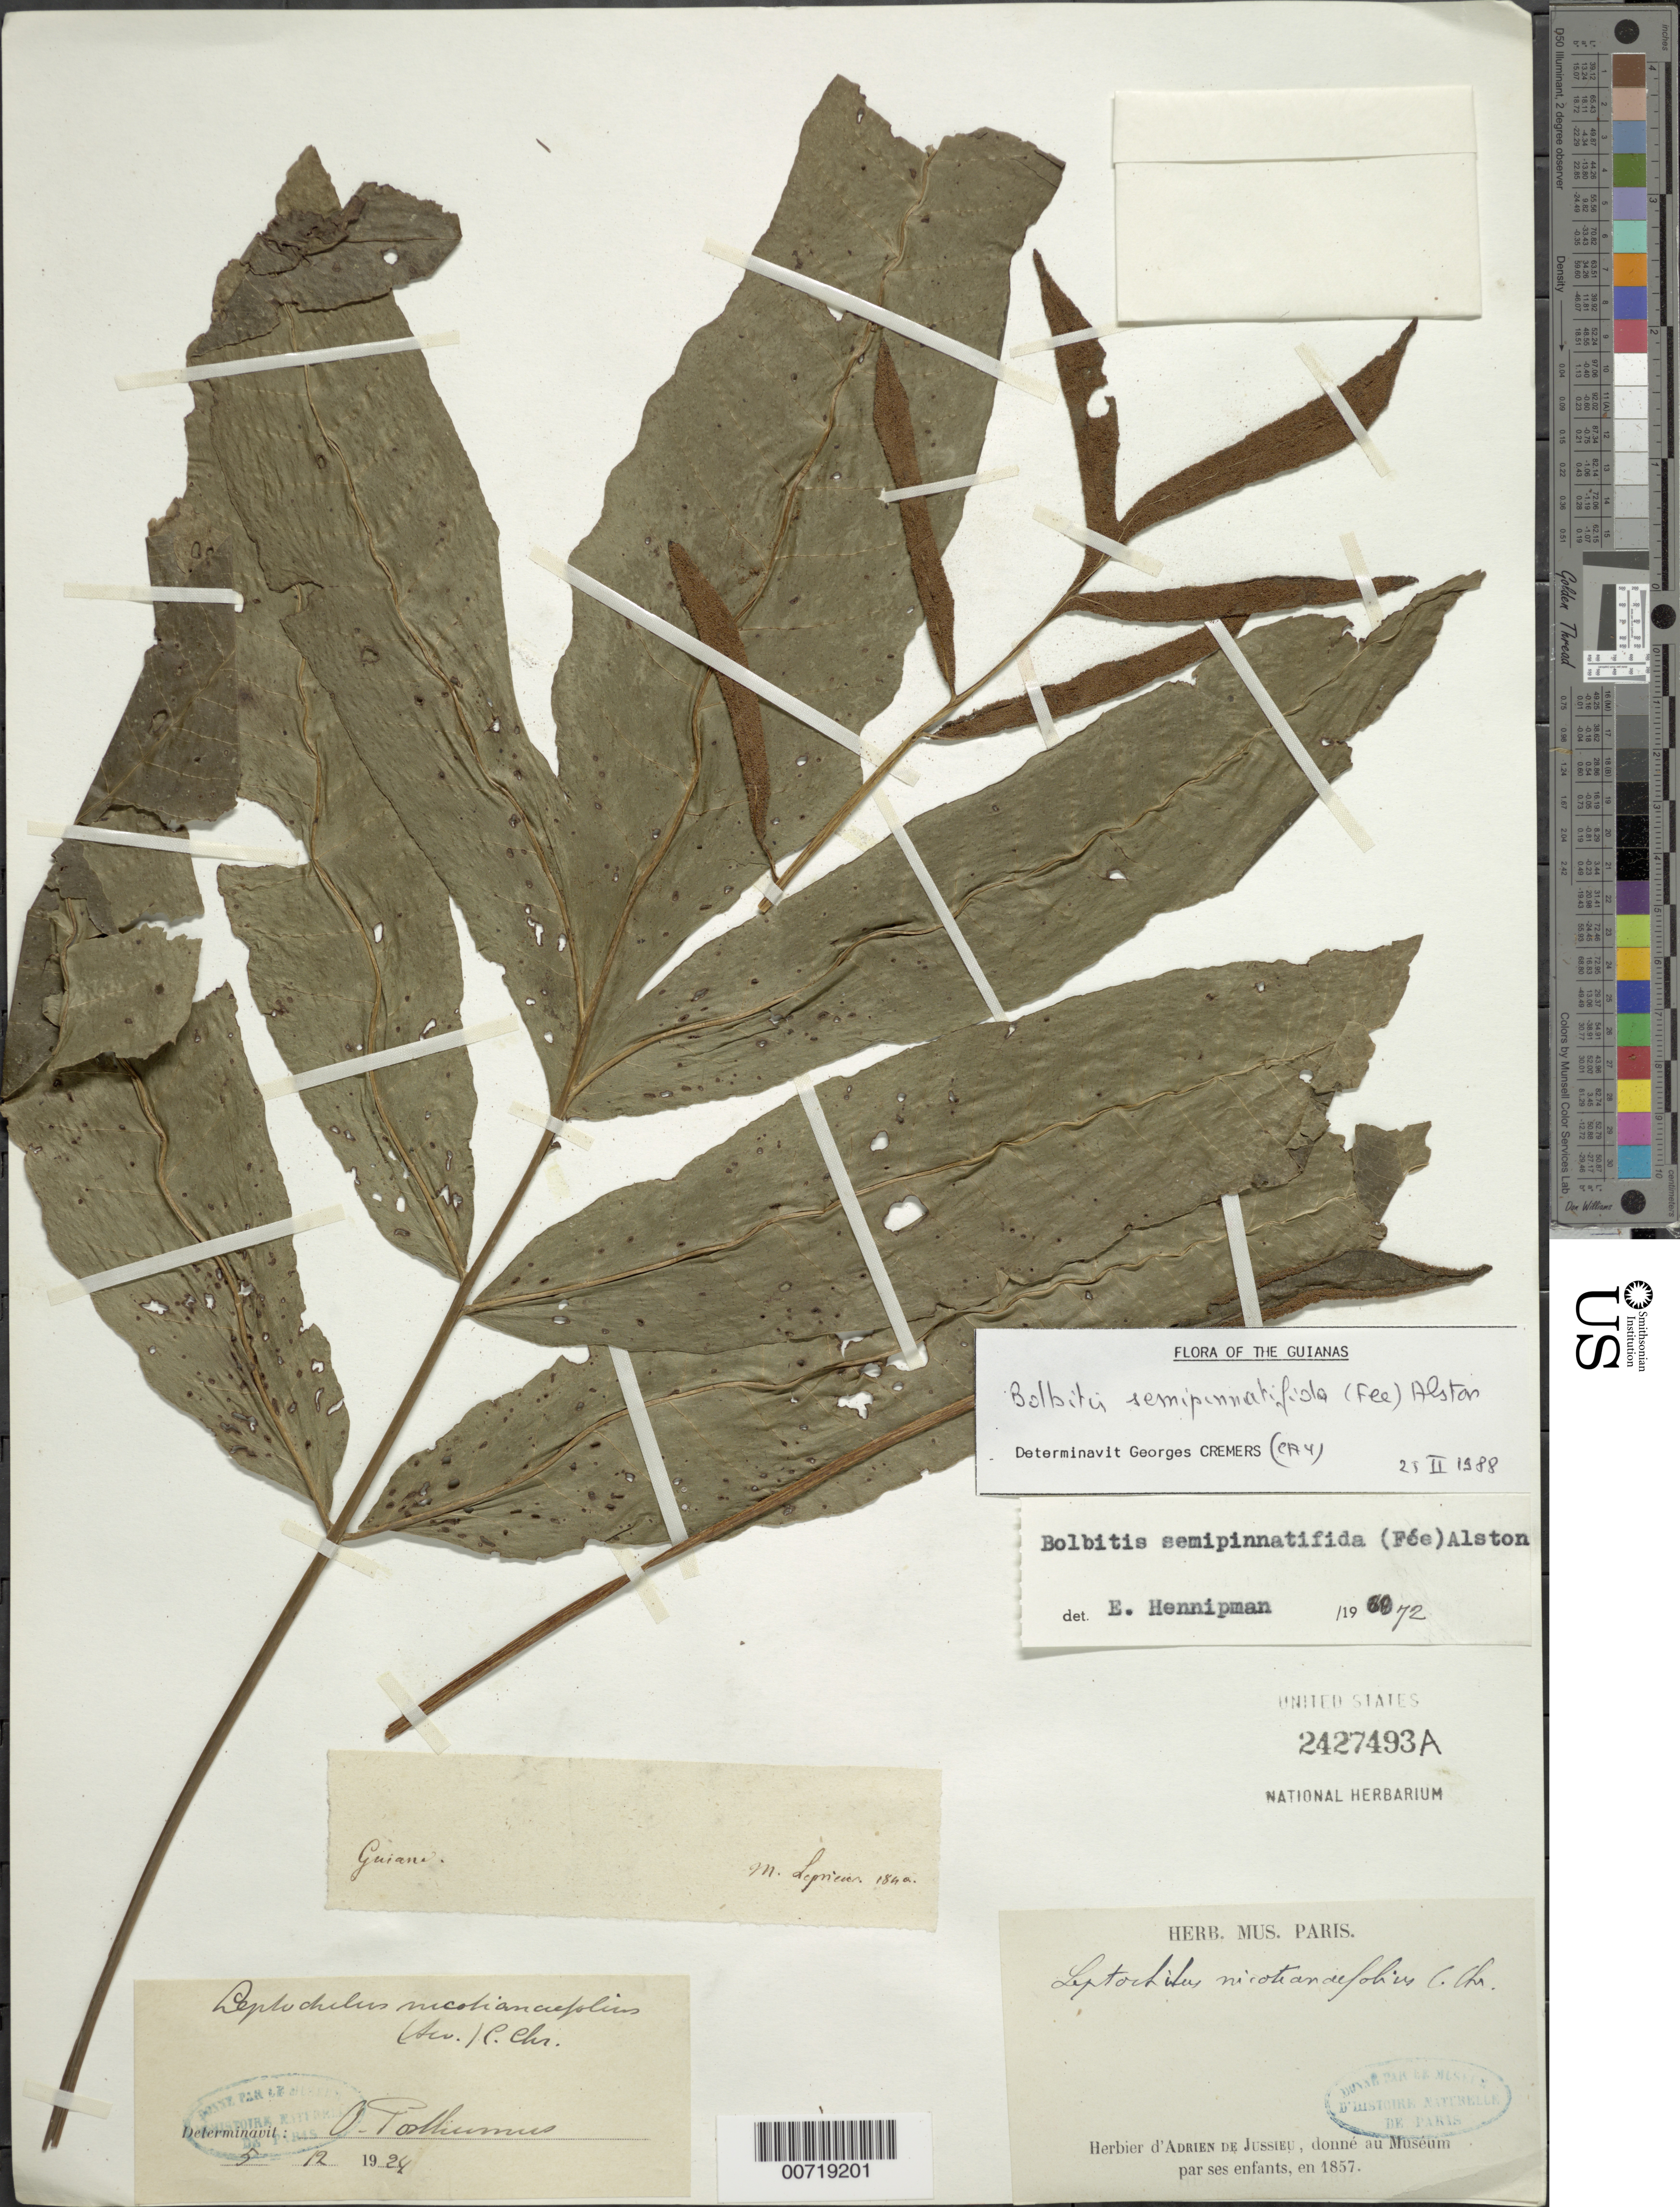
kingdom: Plantae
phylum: Tracheophyta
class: Polypodiopsida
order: Polypodiales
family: Dryopteridaceae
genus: Bolbitis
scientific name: Bolbitis semipinnatifida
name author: (Fée) Alston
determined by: Cremers, Georges A.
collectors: F. M. R. Leprieur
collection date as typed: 1840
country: French Guiana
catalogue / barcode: US 2427493A